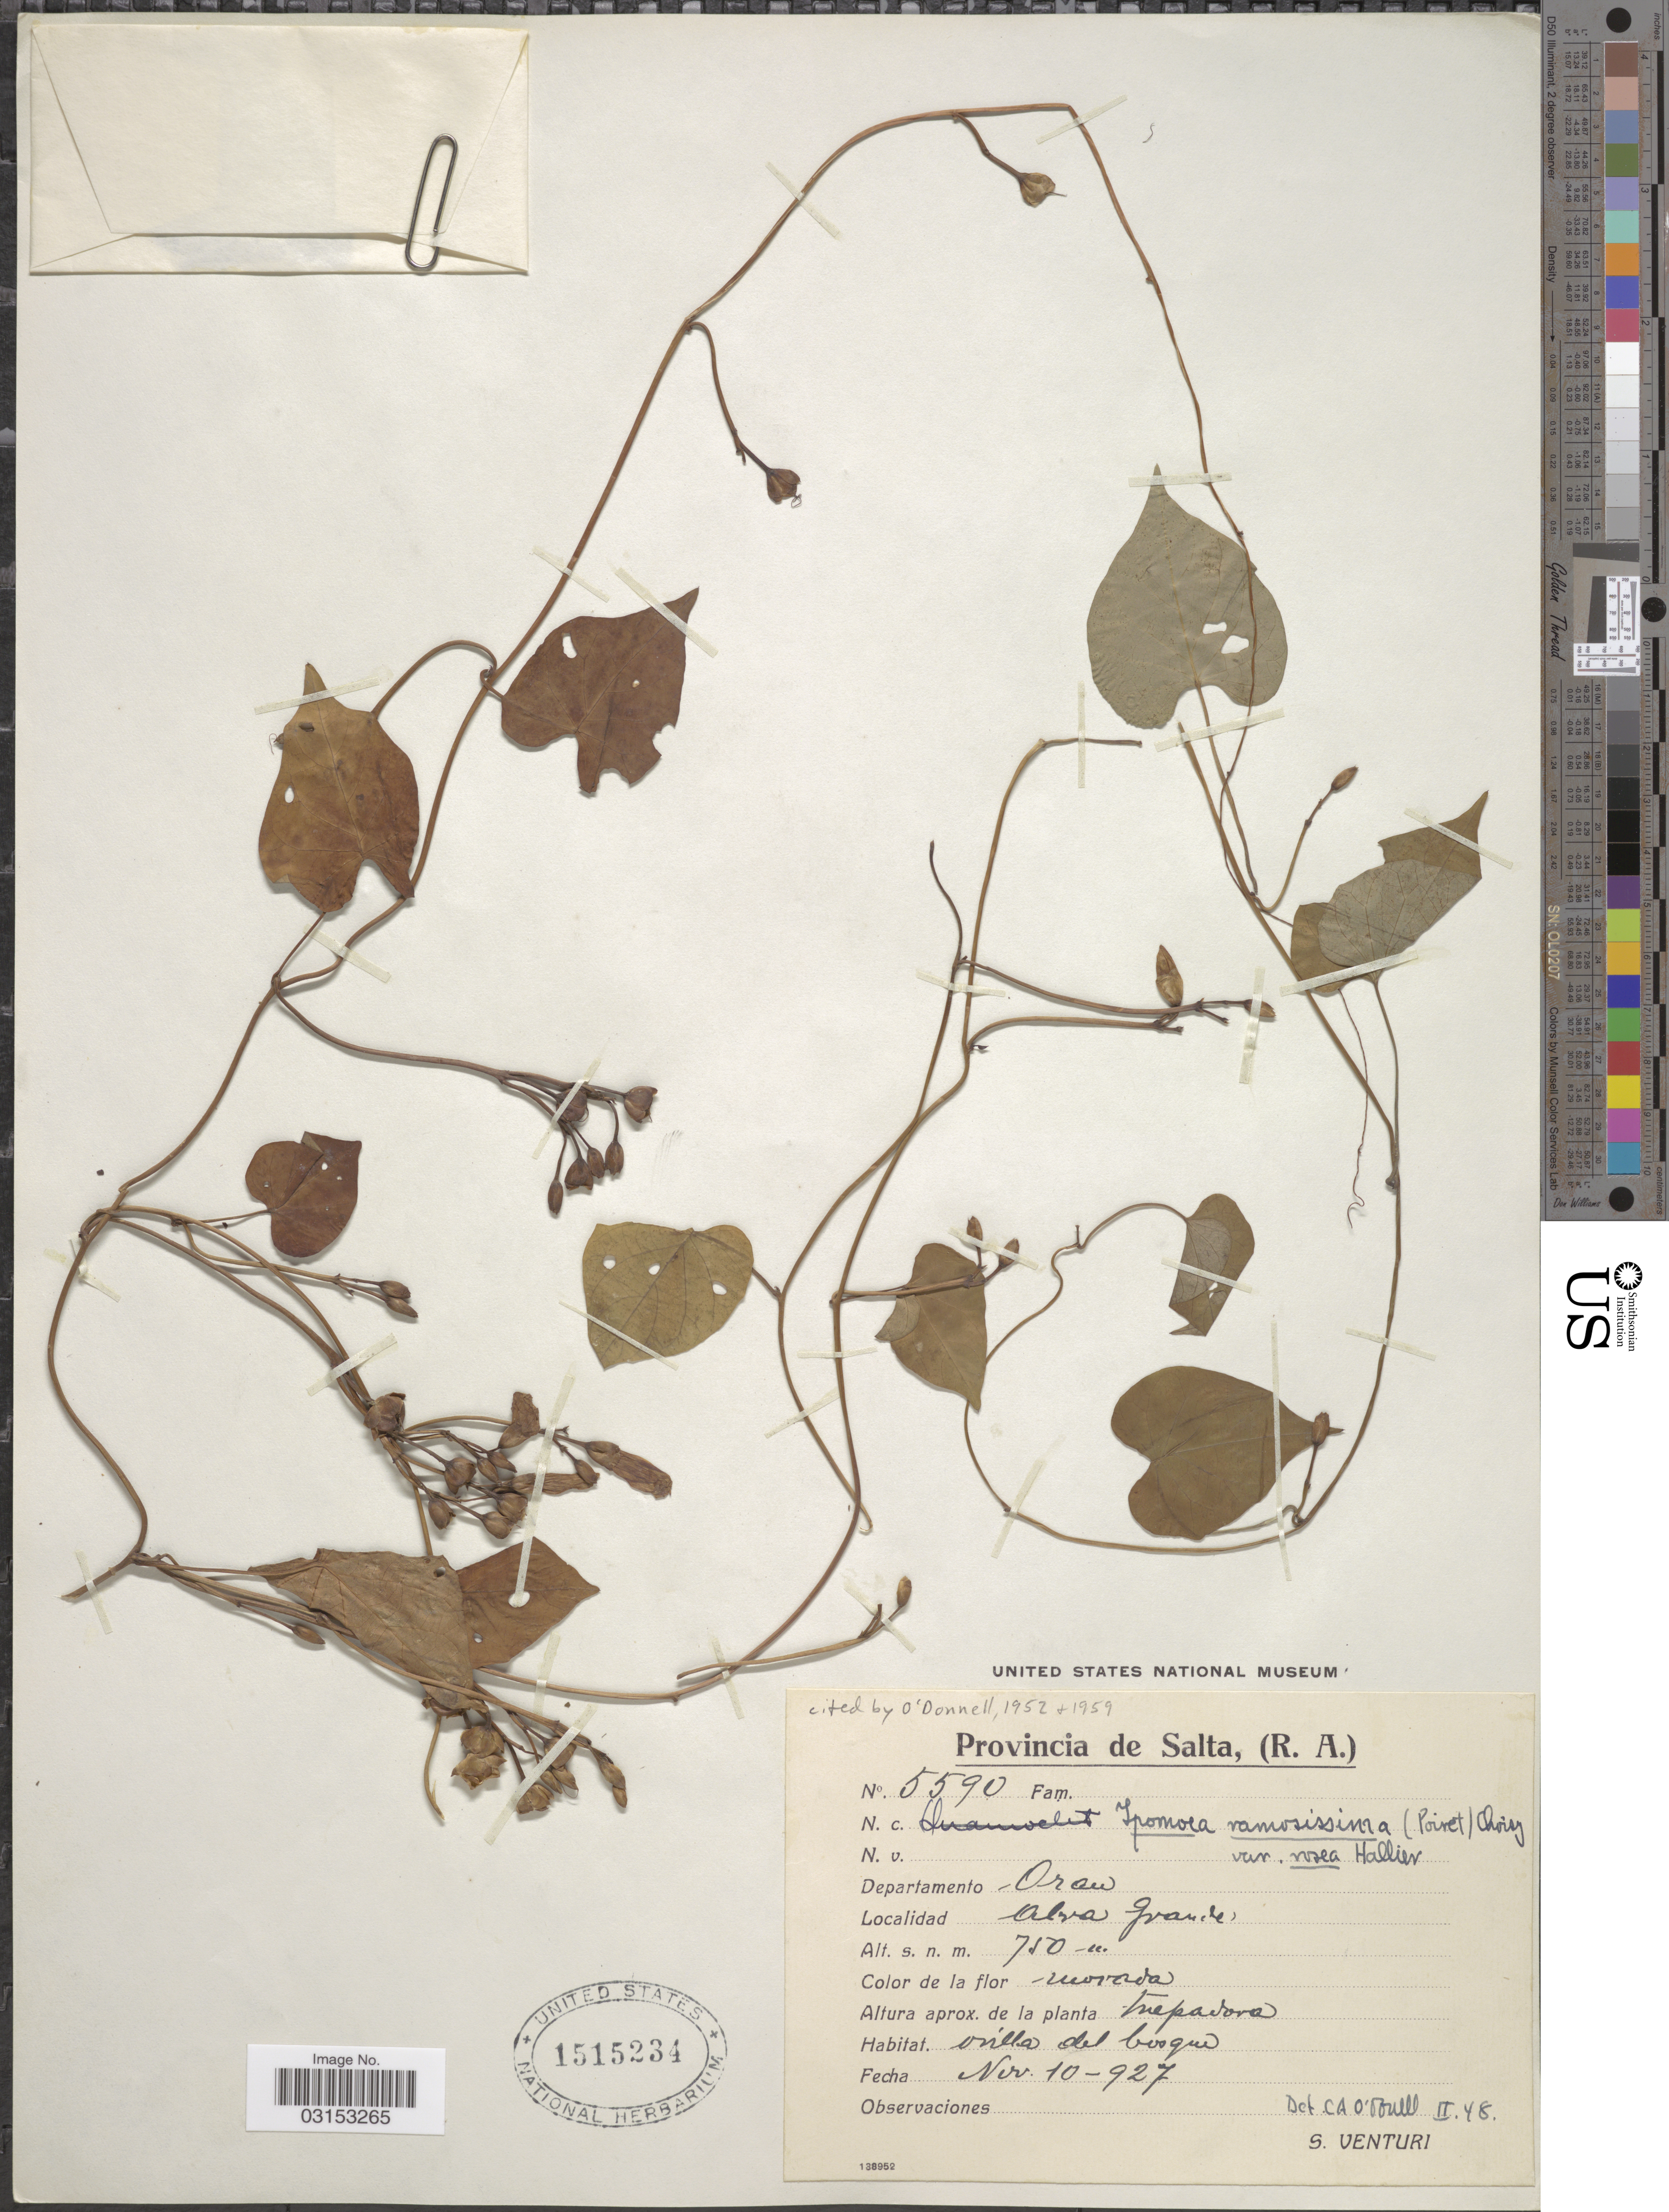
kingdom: Plantae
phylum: Tracheophyta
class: Magnoliopsida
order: Solanales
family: Convolvulaceae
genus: Ipomoea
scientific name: Ipomoea ramosissima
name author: (Poir.) Choisy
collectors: S. Venturi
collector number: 5590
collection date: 1927-11-10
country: Argentina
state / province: Salta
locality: Departamento Oran. Abra Grande.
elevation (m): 750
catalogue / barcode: US 1515234